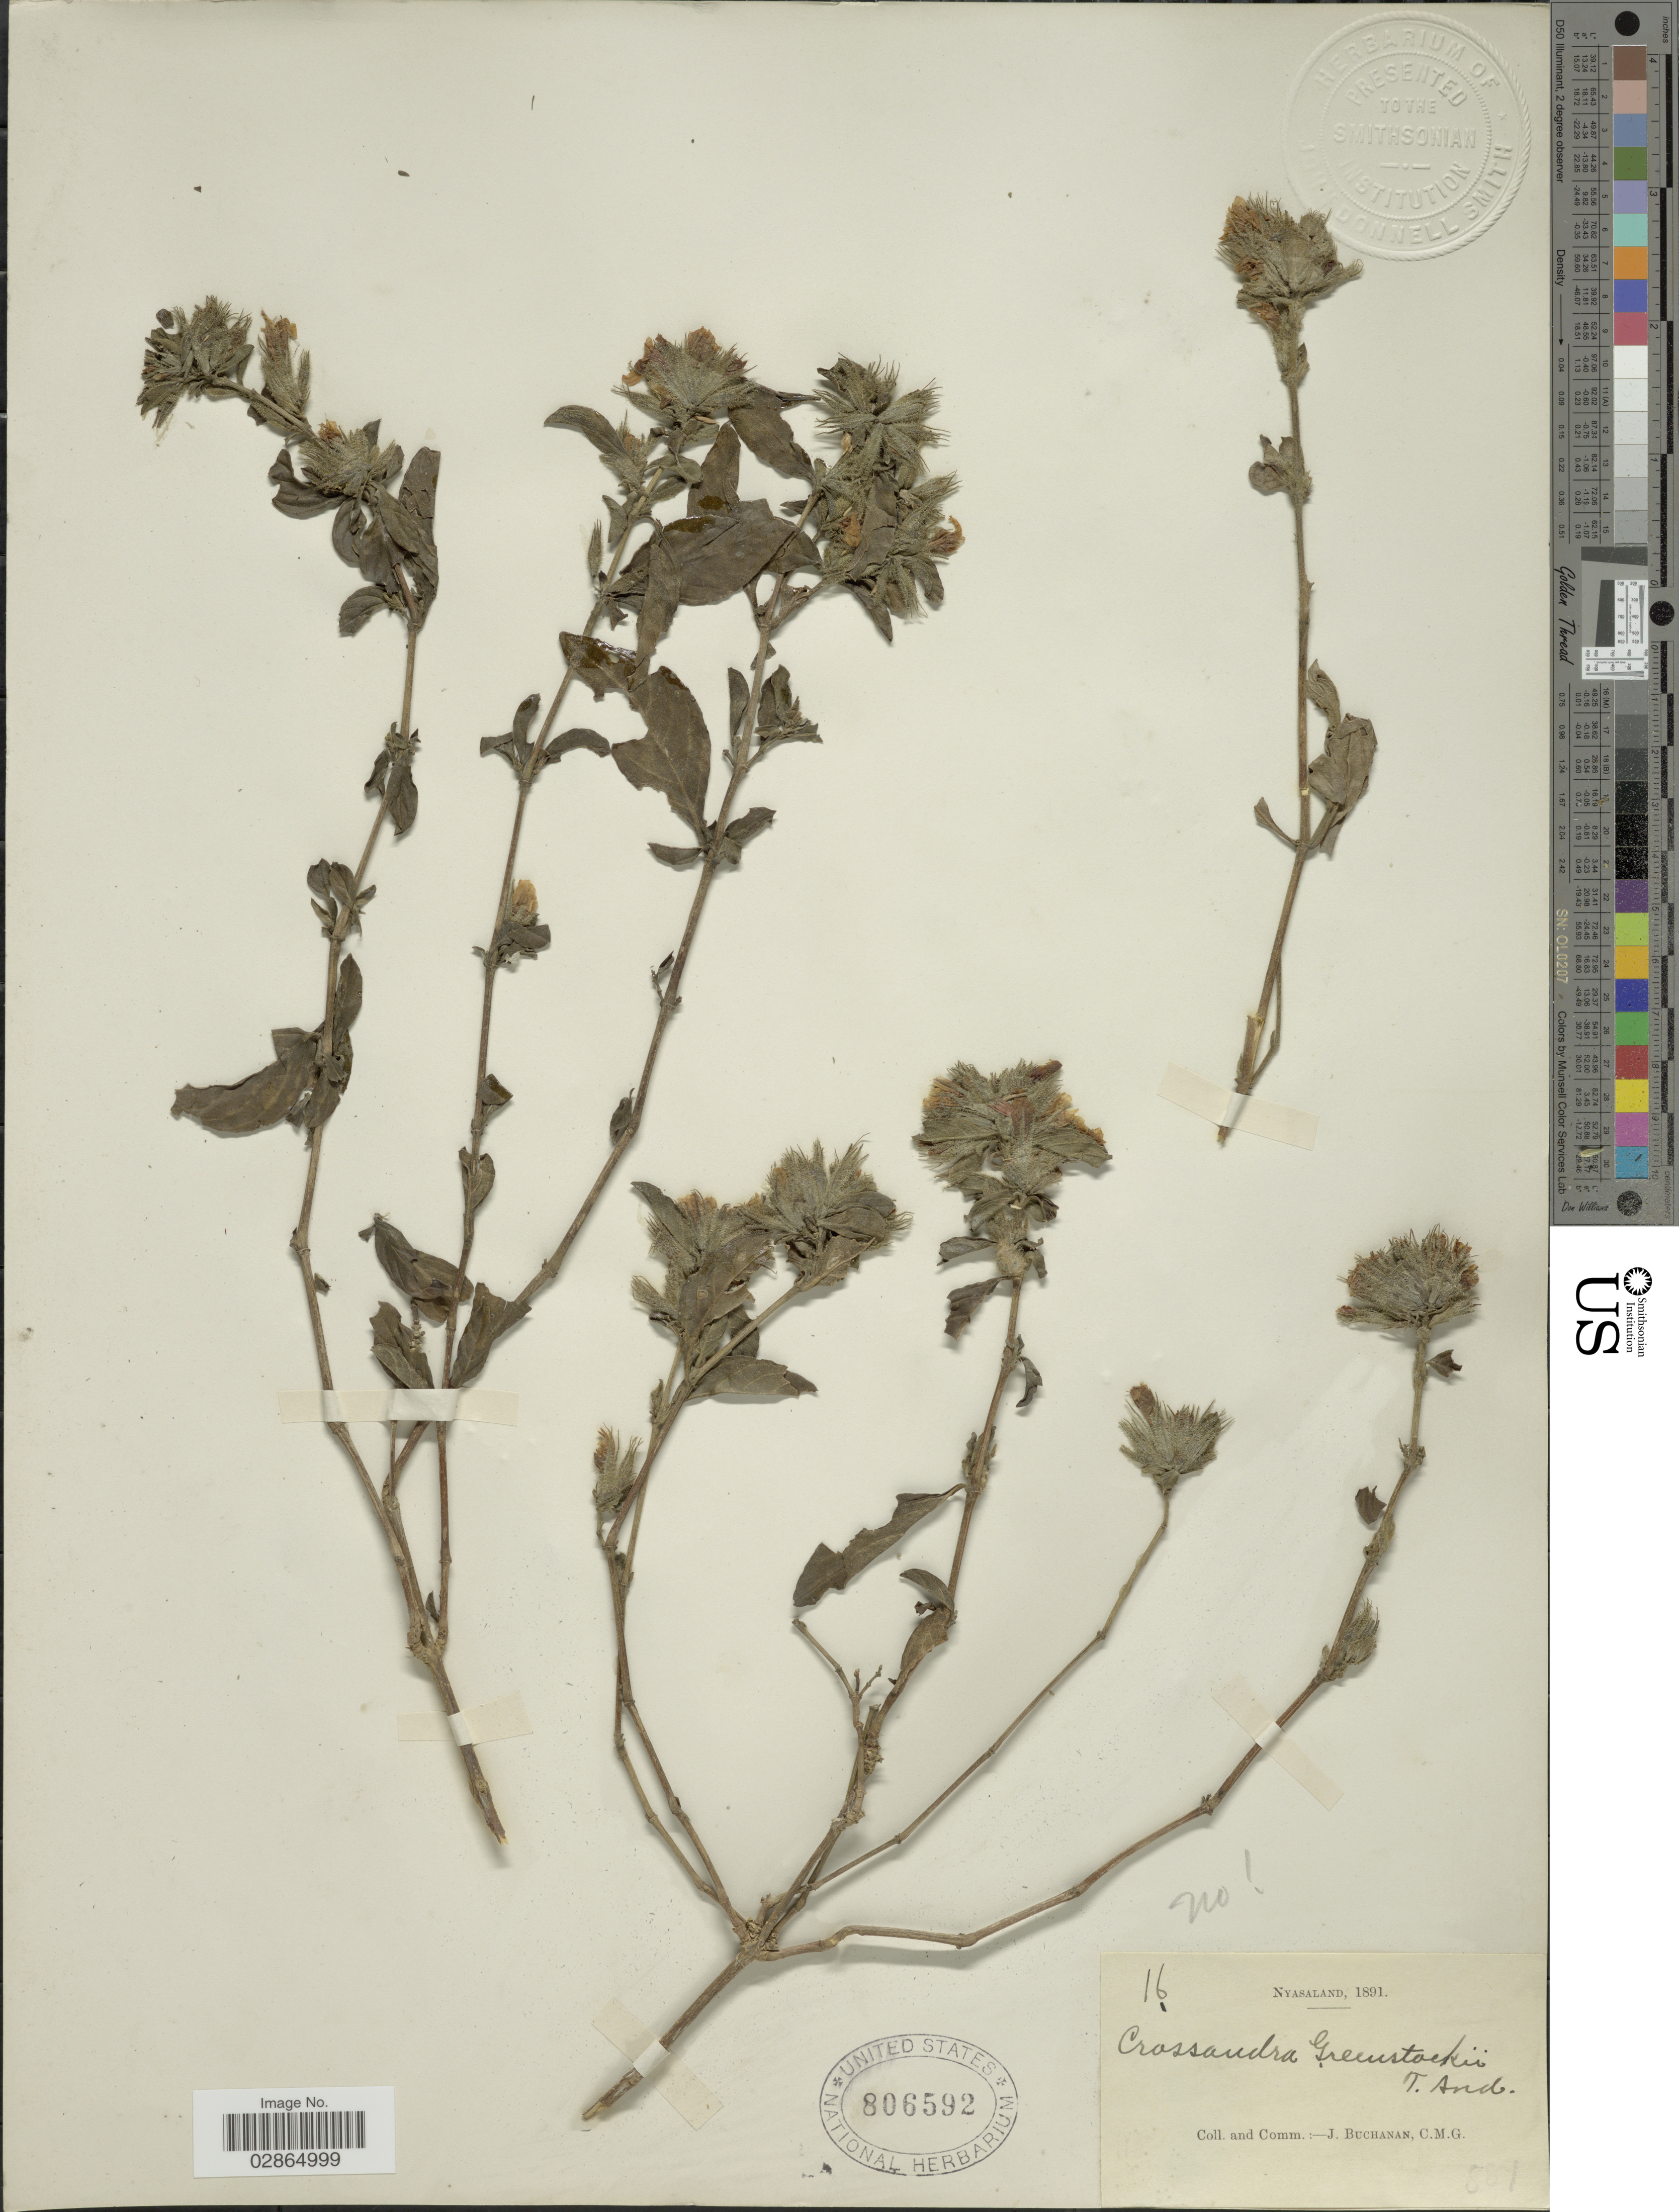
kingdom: Plantae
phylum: Tracheophyta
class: Magnoliopsida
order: Lamiales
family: Acanthaceae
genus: Crossandra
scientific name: Crossandra sp.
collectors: J. Buchanan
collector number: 16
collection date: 1891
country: Malawi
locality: Nyasaland.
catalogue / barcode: US 806592